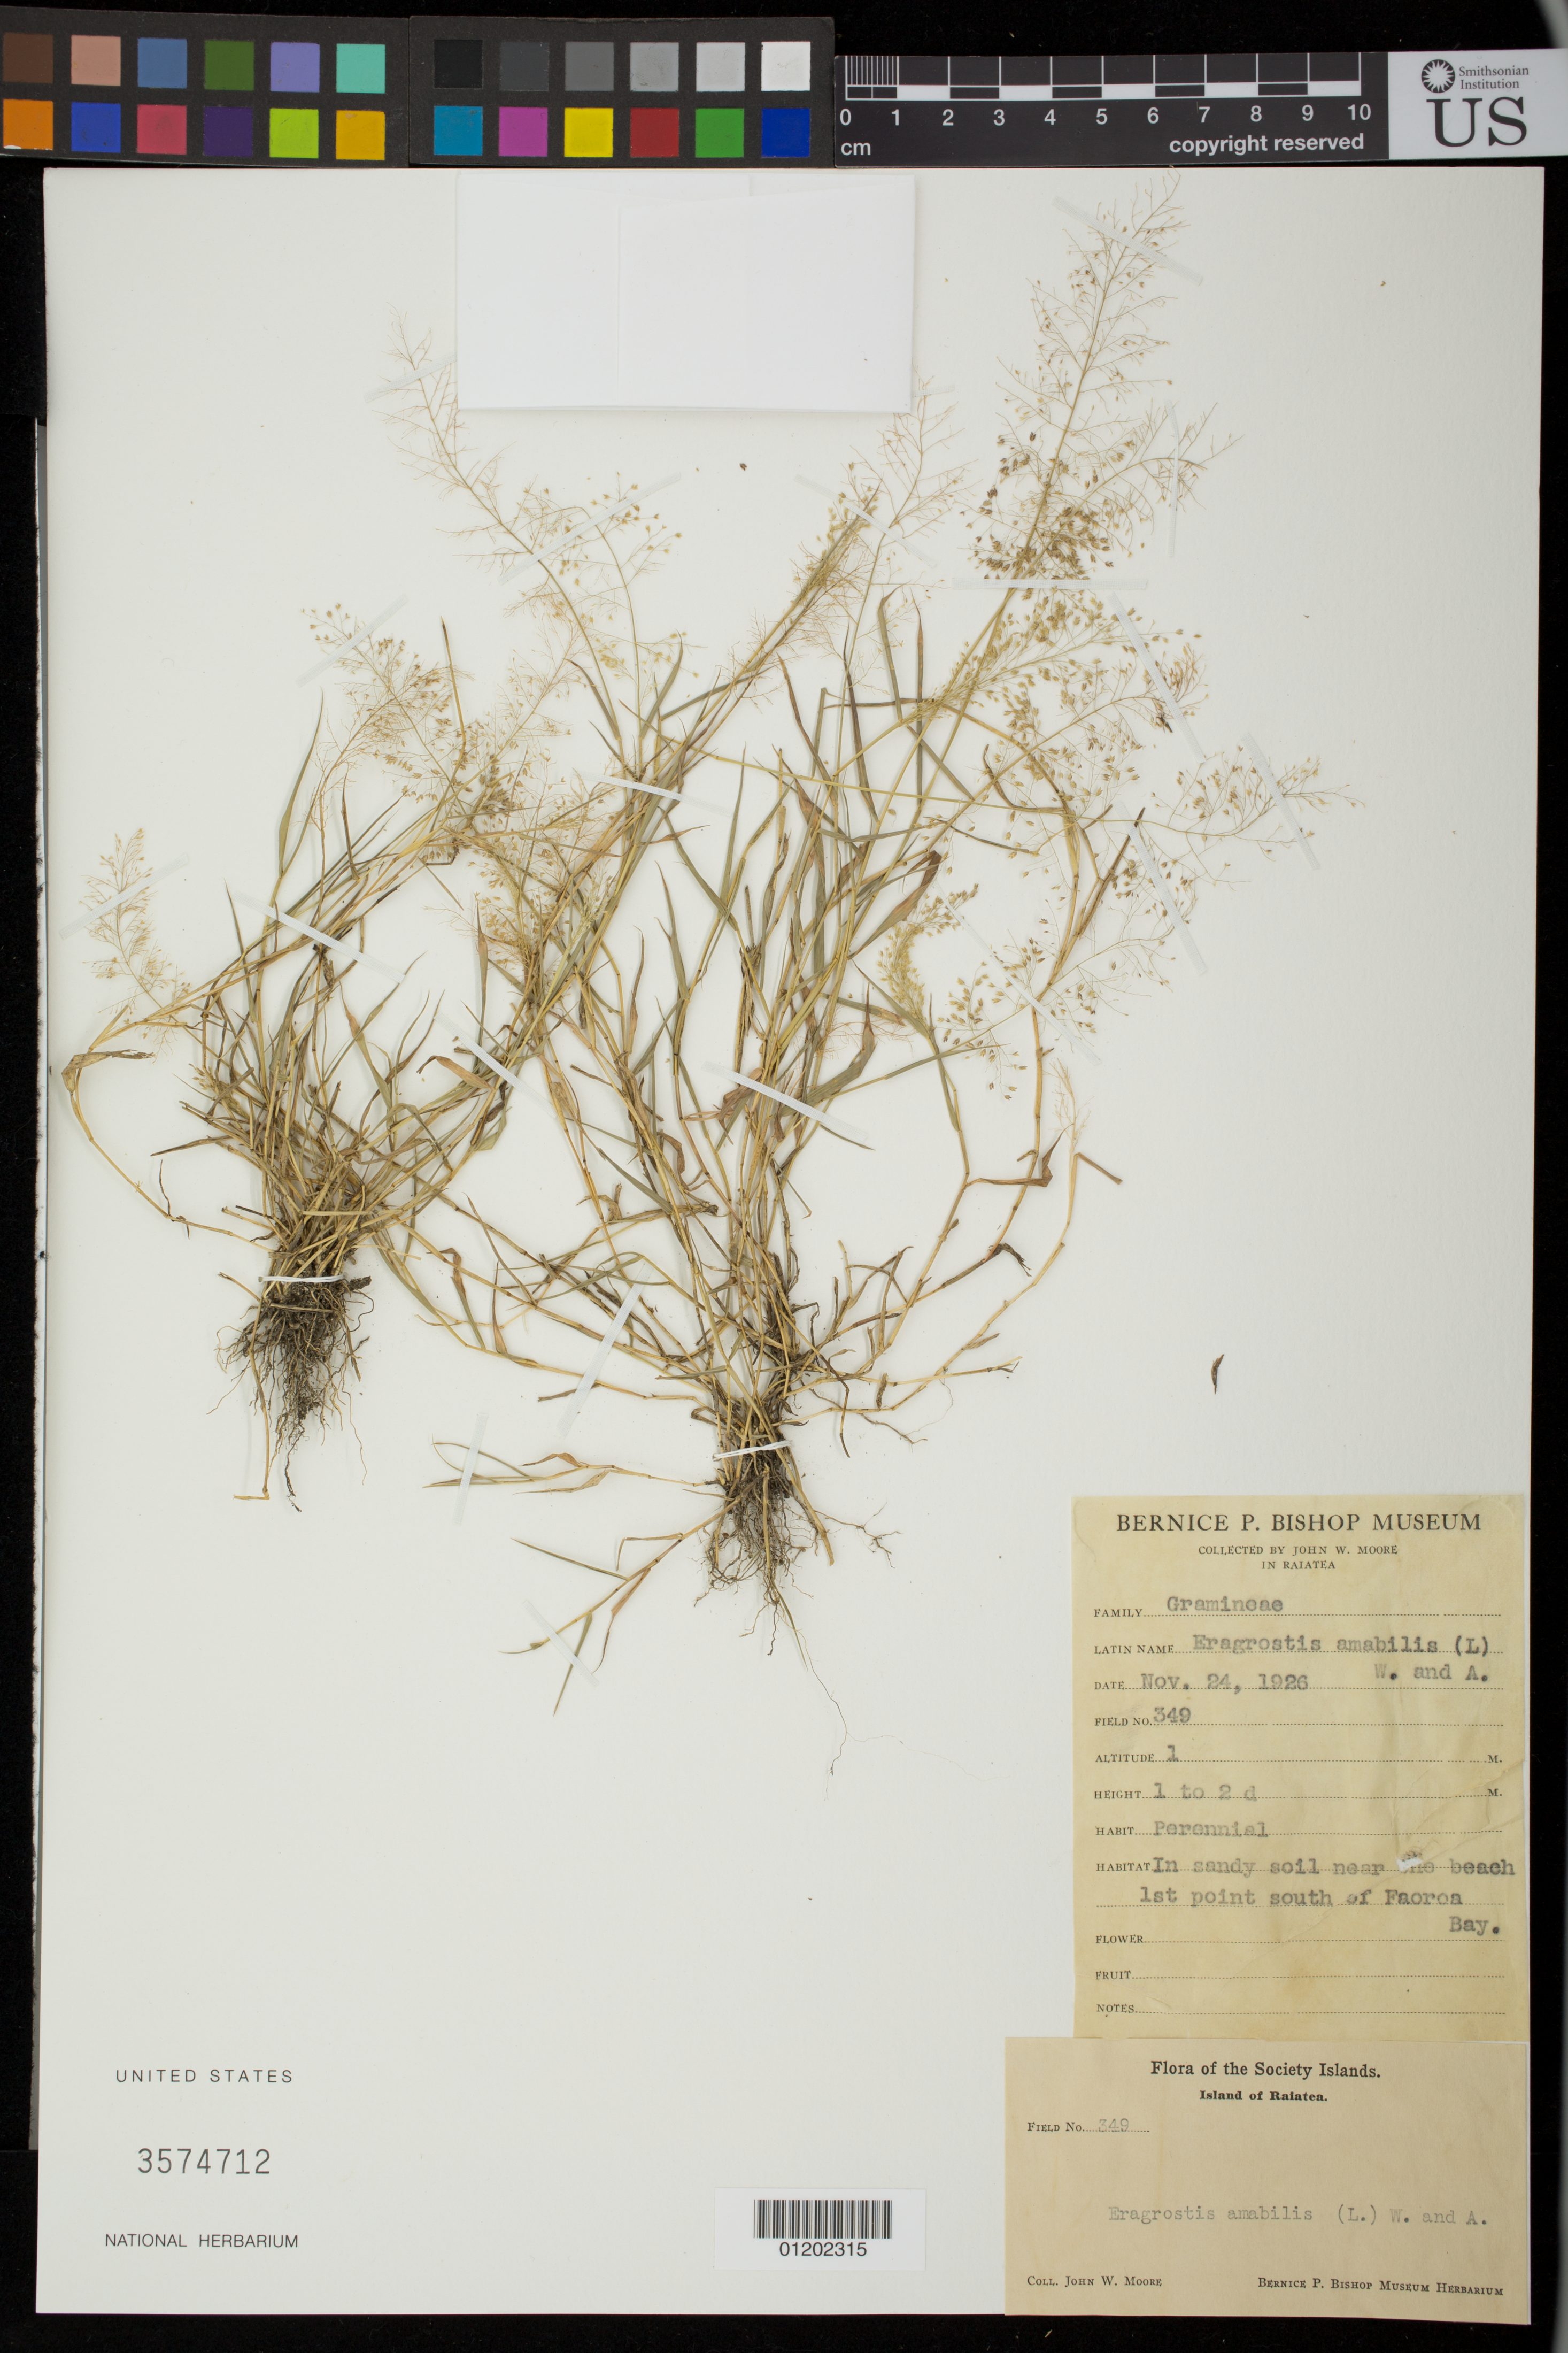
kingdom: Plantae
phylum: Tracheophyta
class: Liliopsida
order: Poales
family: Poaceae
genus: Eragrostis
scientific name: Eragrostis tenella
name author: (L.) P. Beauv. ex Roem. & Schult.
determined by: Wagner, W. L., (BOT), Smithsonian Institution - National Museum of Natural History (UNITED STATES)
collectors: J. Moore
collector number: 349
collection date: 1926-11-24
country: French Polynesia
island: Moorea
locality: Near the beach, 1st point south of Faoroa Bay.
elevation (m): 1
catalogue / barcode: US 3574712